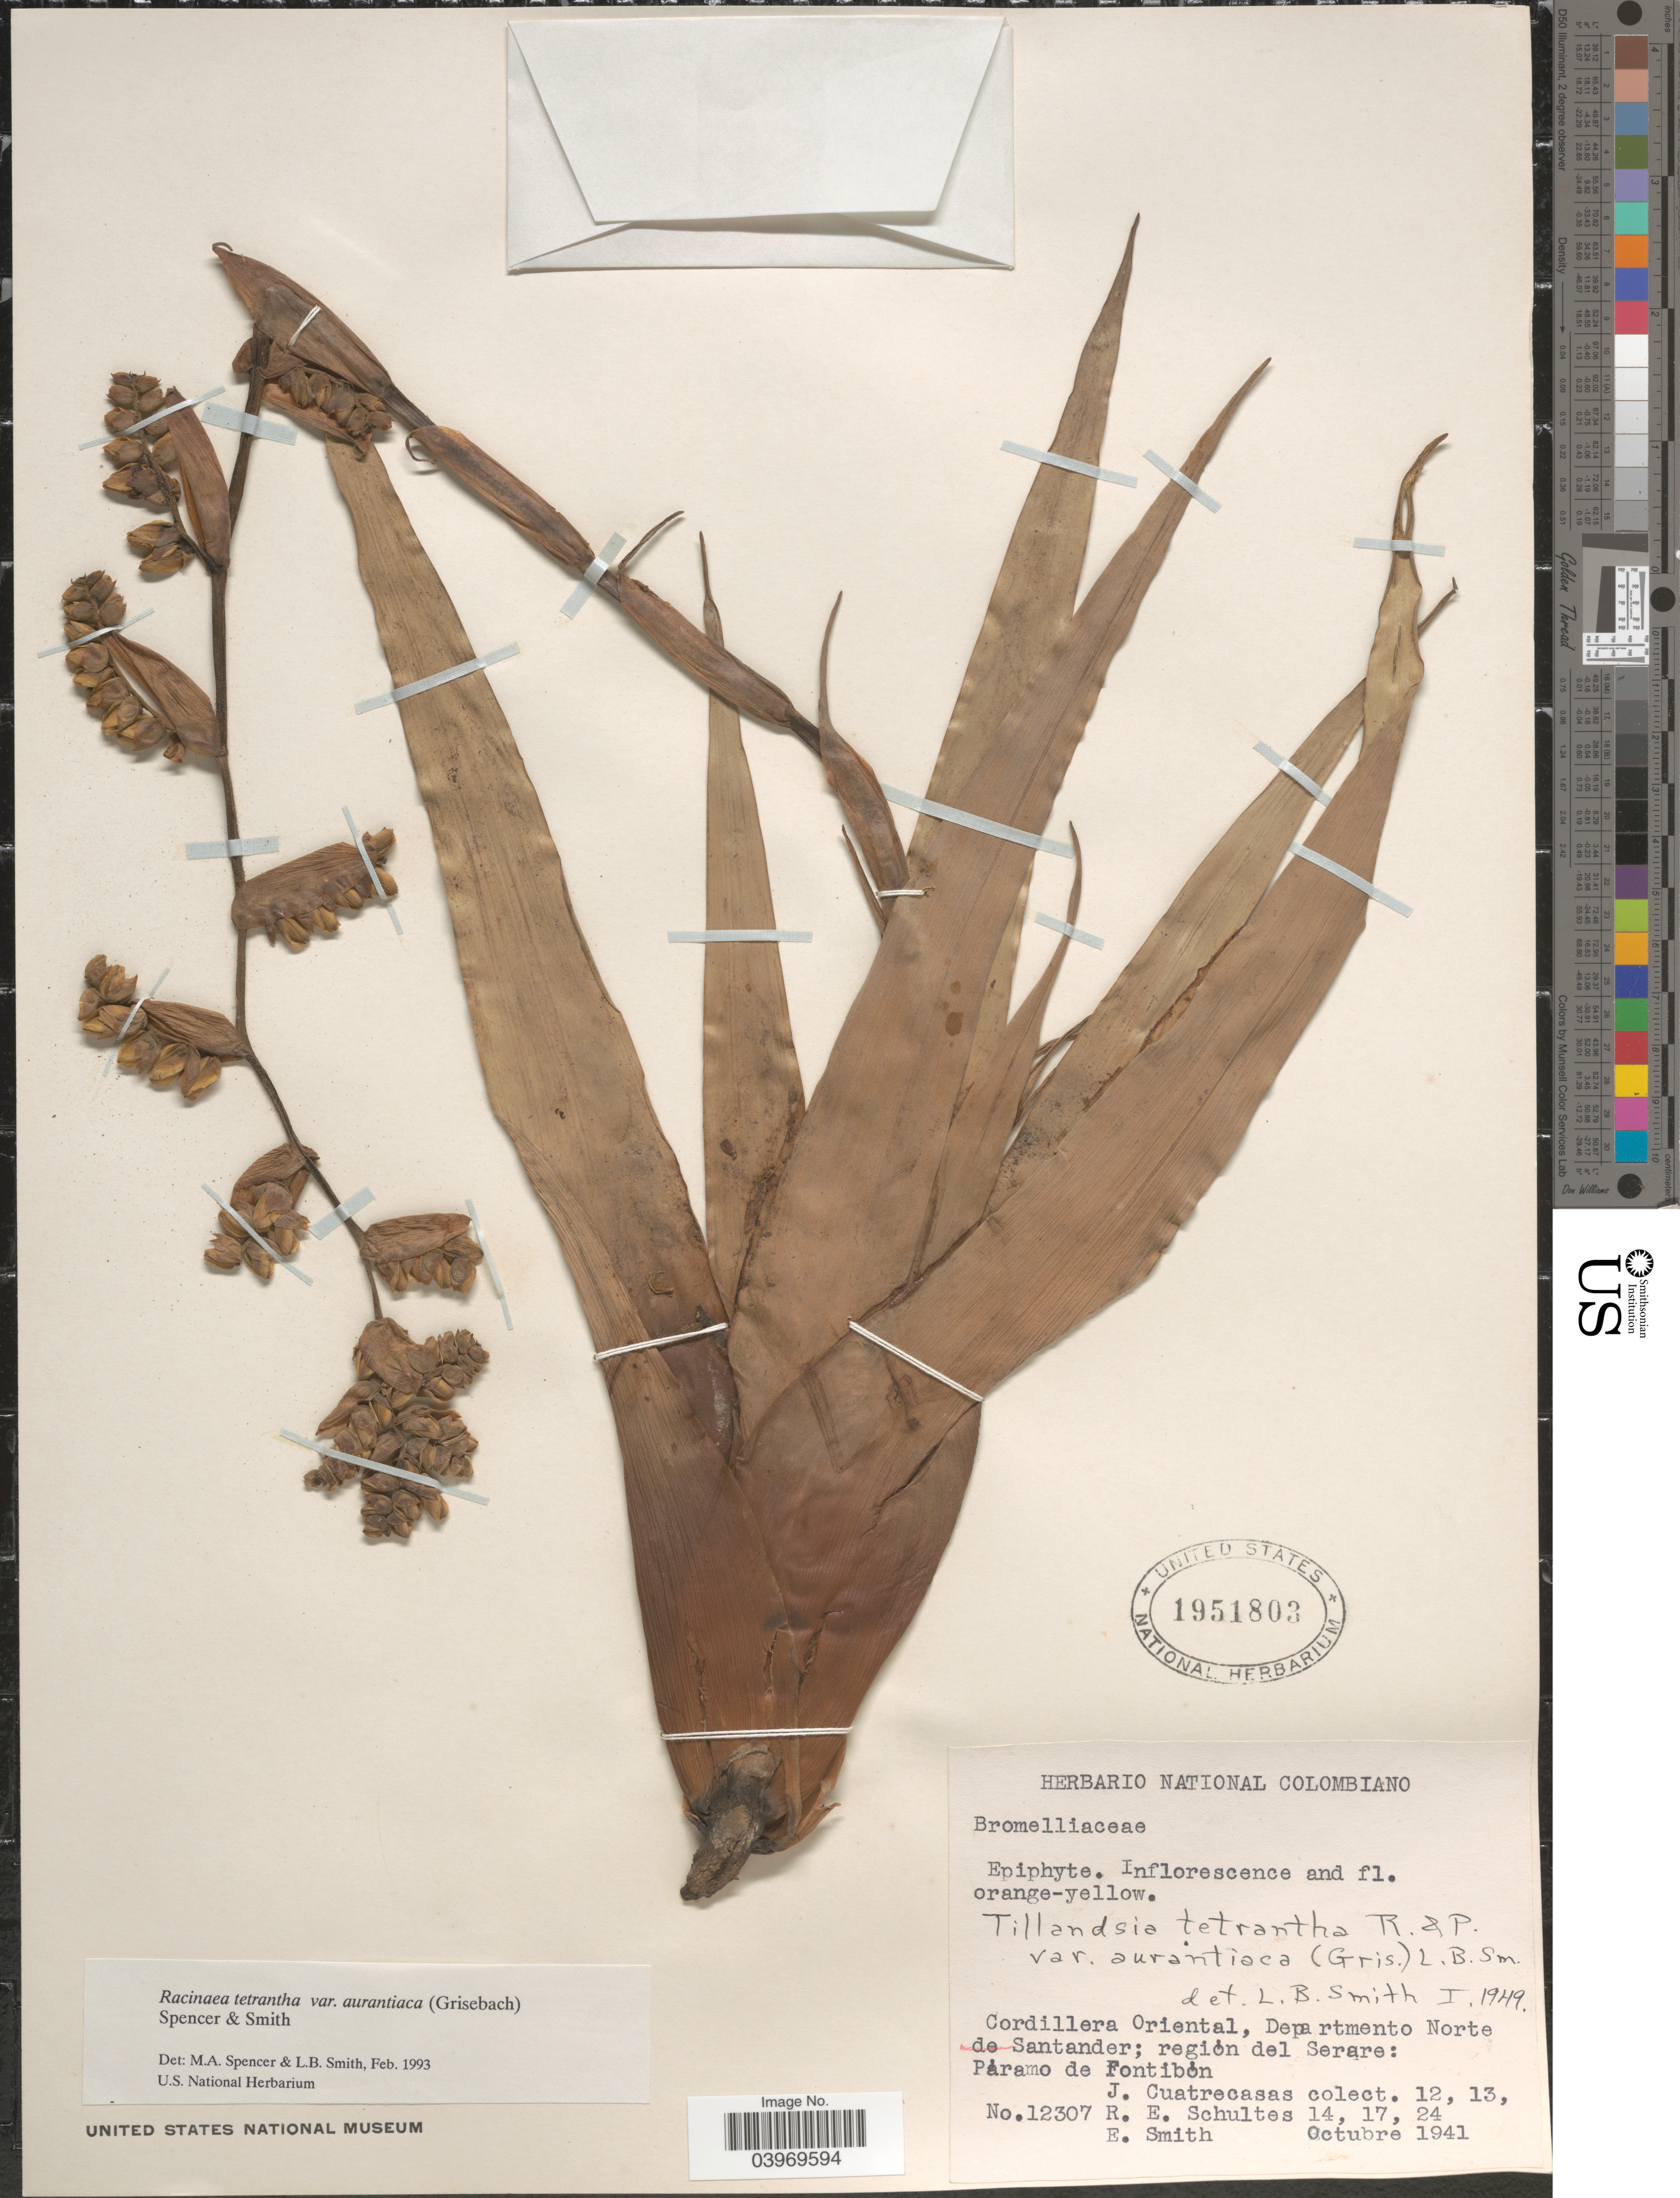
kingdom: Plantae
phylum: Tracheophyta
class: Liliopsida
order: Poales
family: Bromeliaceae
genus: Racinaea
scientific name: Racinaea tetrantha var. aurantiaca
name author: (Griseb.) M.A. Spencer & L.B. Sm.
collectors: J. Cuatrecasas, R. E. Schultes & E. Smith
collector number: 12307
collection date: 1941-10-12/1941-10-24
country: Colombia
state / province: Norte de Santander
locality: Cordillera Oriental, Departamento Norte de Santander; region del Serare: Páramo de Fontibón.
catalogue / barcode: US 1951803